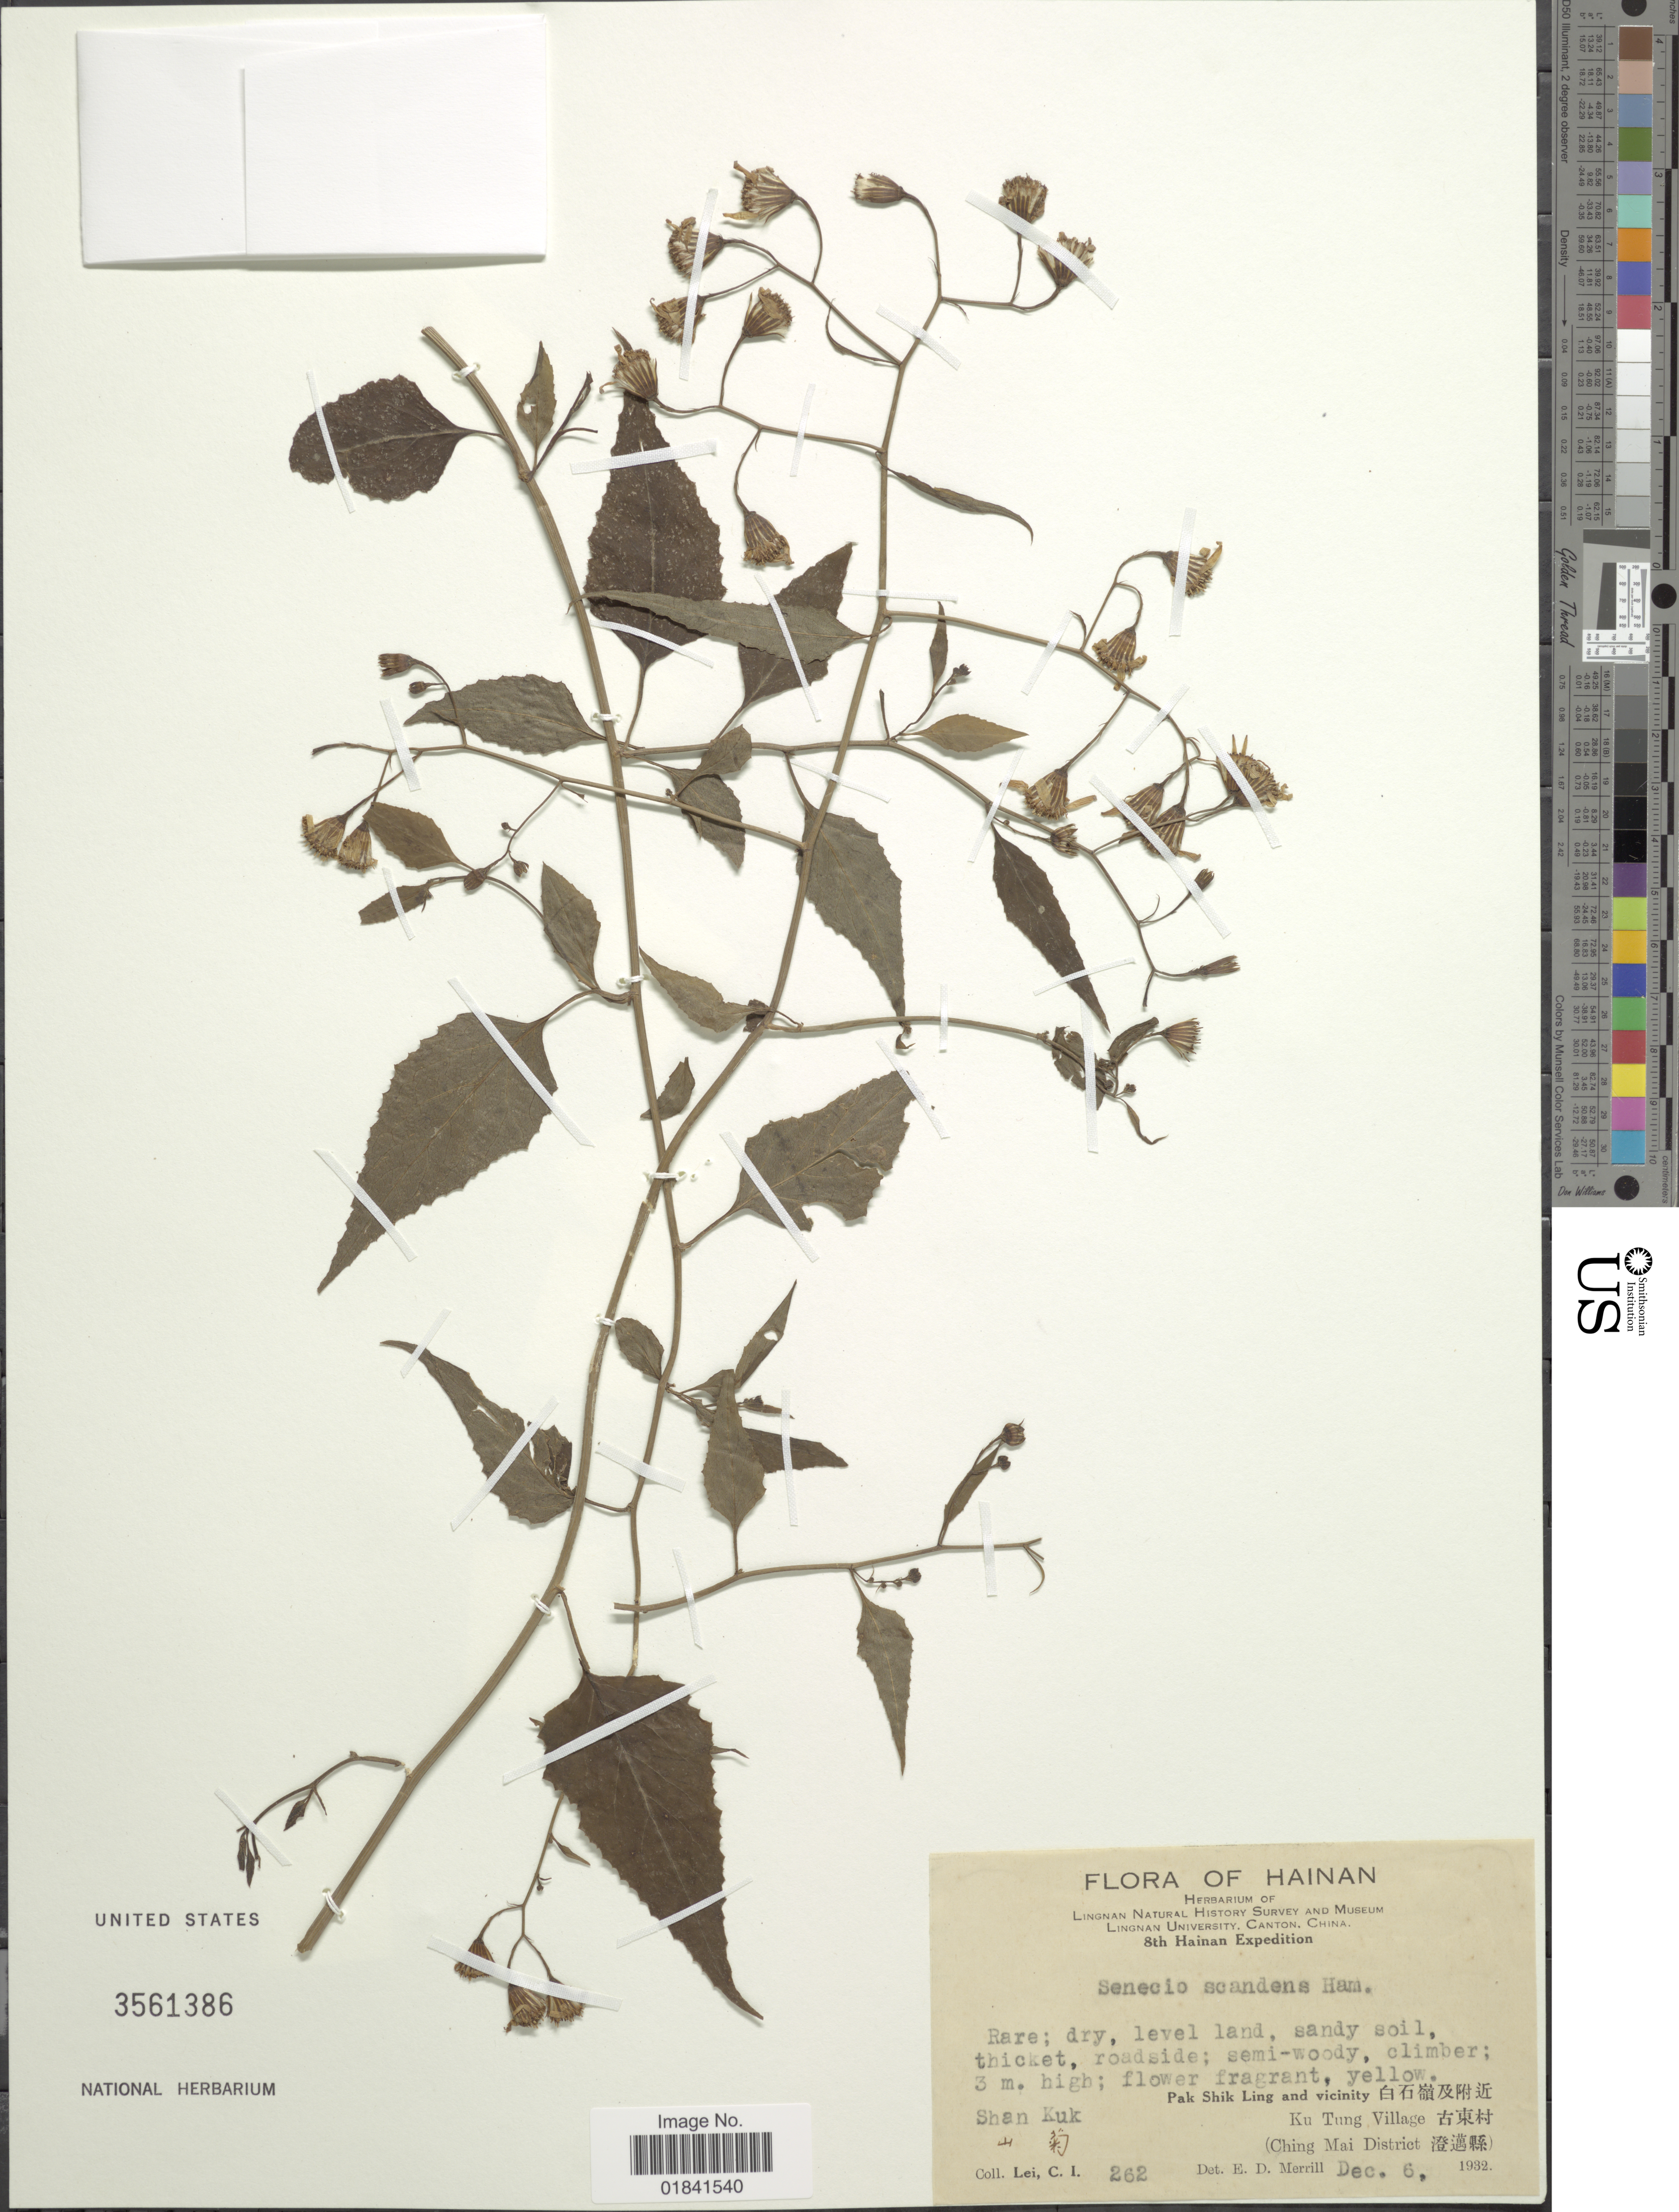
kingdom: Plantae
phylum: Tracheophyta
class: Magnoliopsida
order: Asterales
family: Asteraceae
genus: Senecio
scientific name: Senecio scandens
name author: Buch.-Ham. ex D. Don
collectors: C. I. Lei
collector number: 262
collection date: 1932-12-06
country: China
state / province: Hainan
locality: Pak Shik Ling and vicinity, Ku Tung Village (Ching Mai District) Shan Kuk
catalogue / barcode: US 3561386